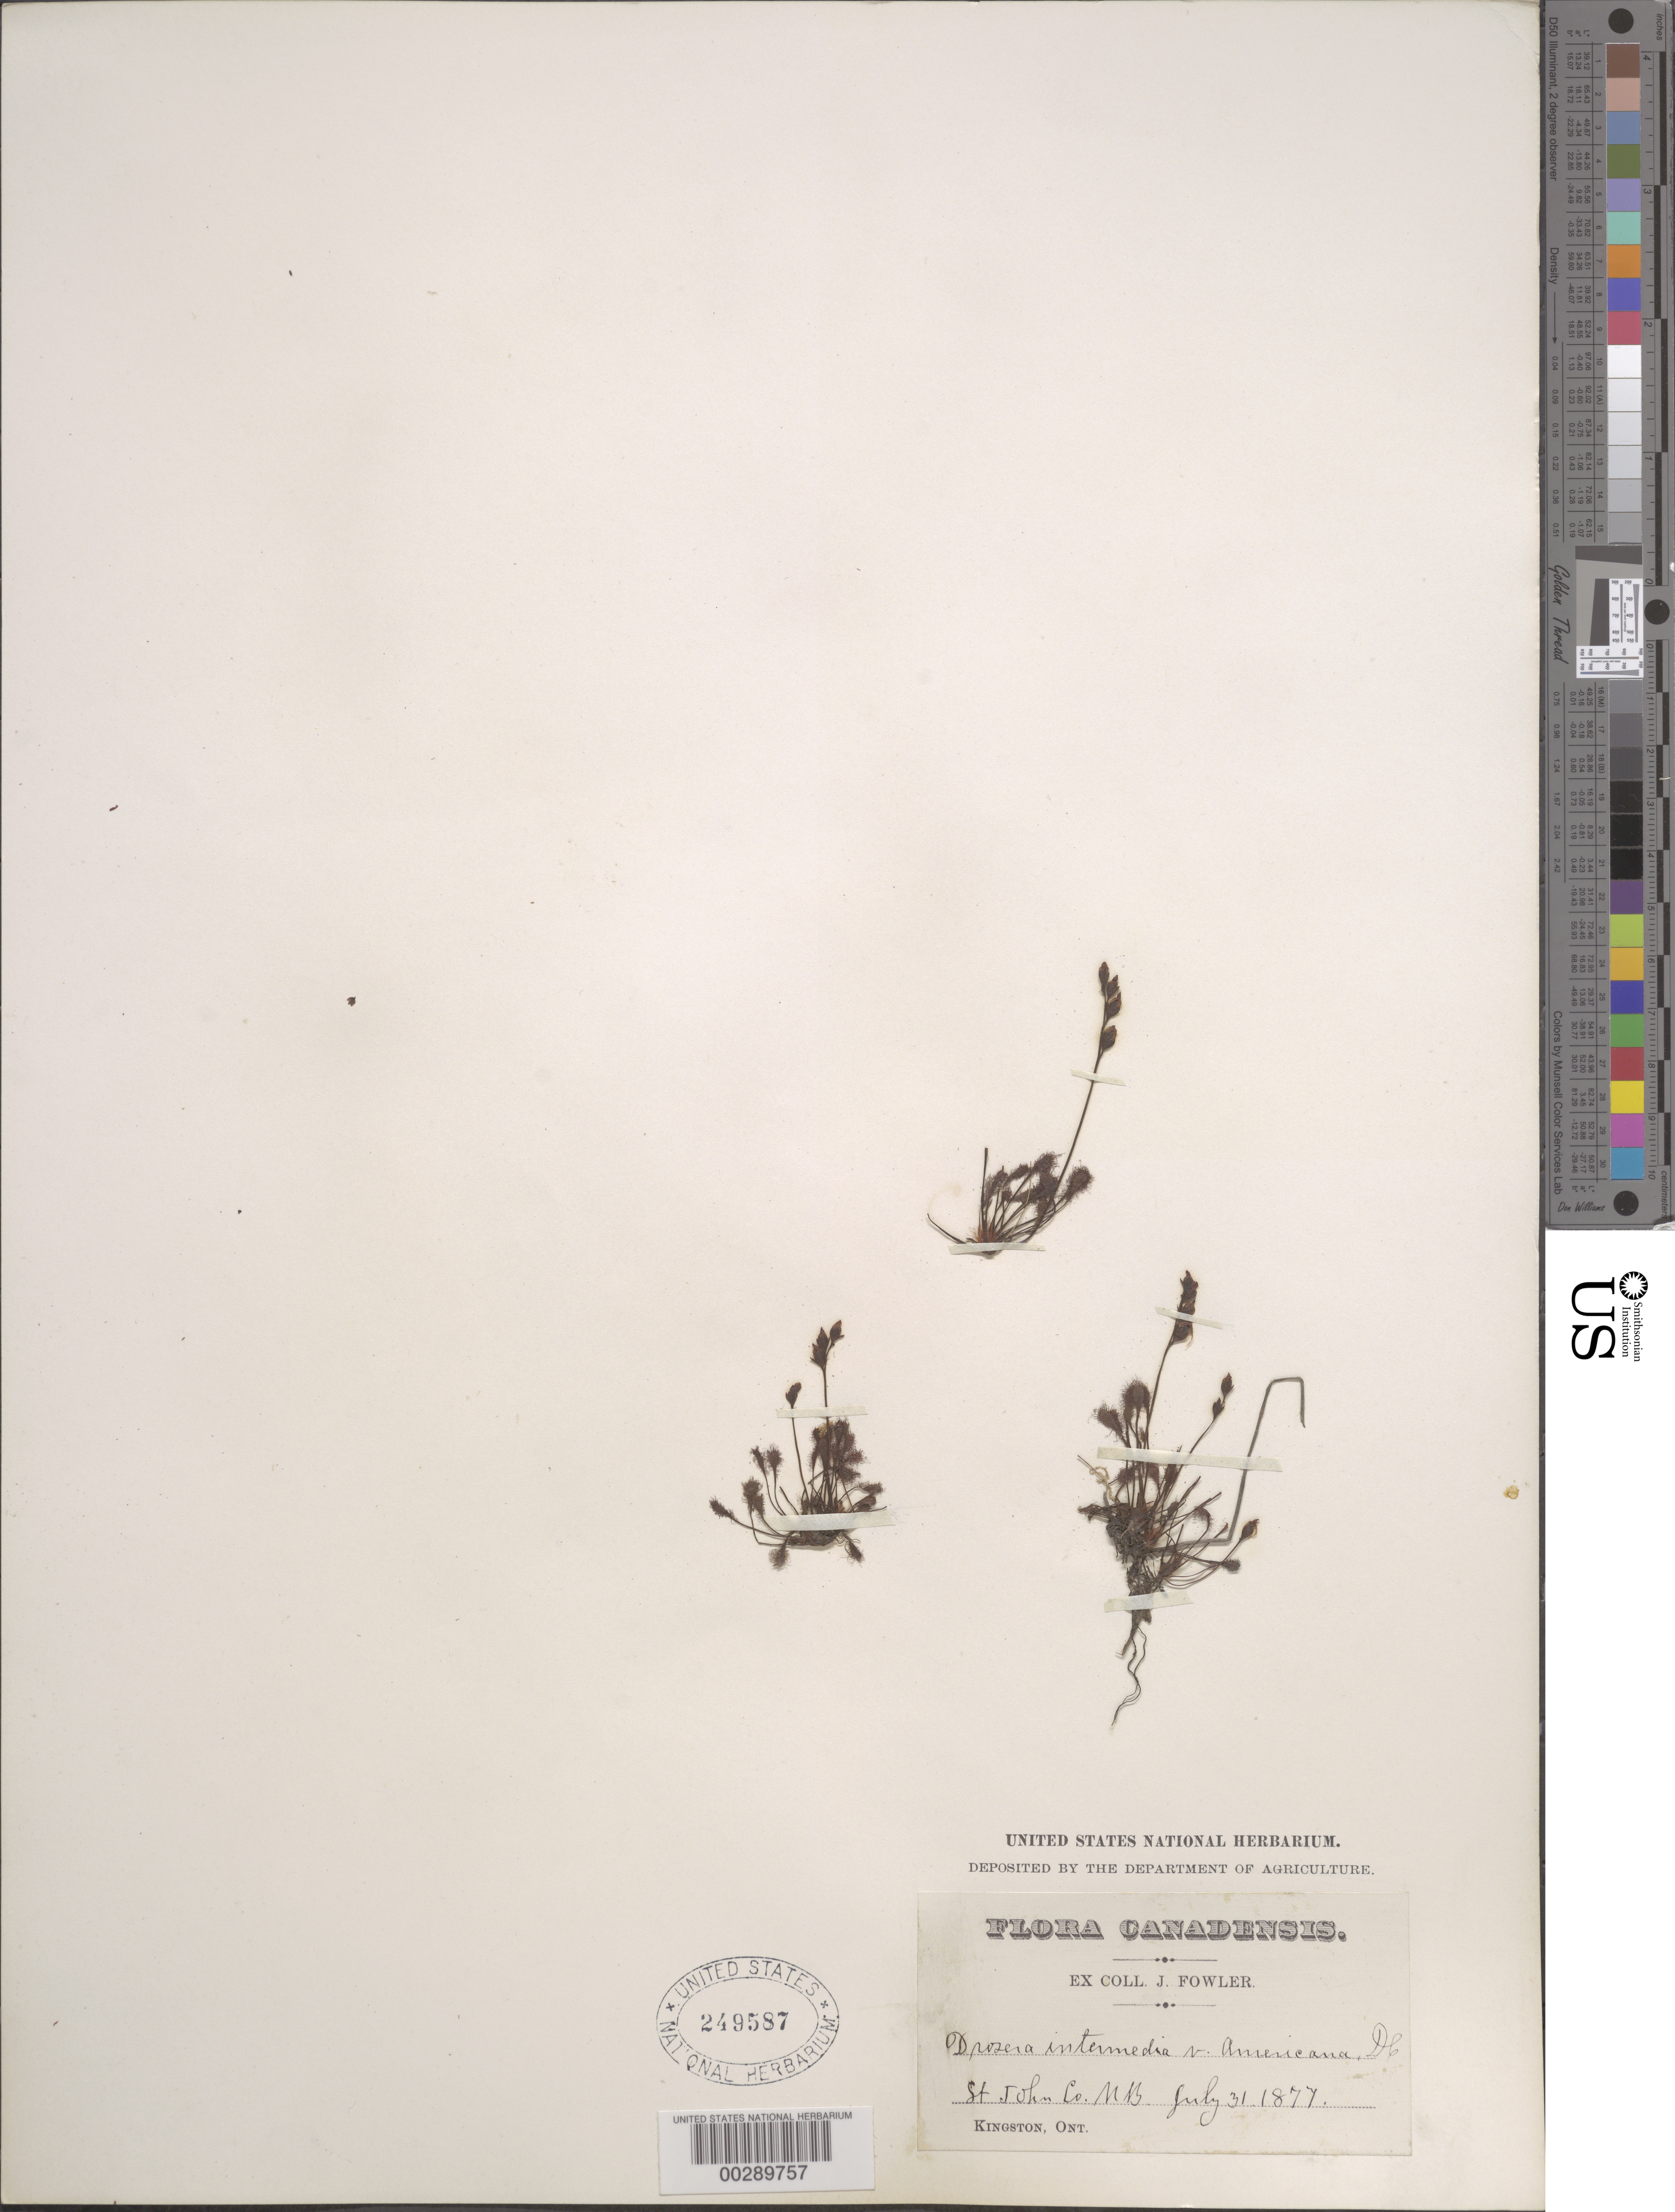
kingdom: Plantae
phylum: Tracheophyta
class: Magnoliopsida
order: Caryophyllales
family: Droseraceae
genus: Drosera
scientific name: Drosera intermedia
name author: Hayne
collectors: J. P. Fowler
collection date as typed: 31 Jul 1877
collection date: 1877-07-31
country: Canada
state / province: New Brunswick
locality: St. John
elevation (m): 1524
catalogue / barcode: US 249587